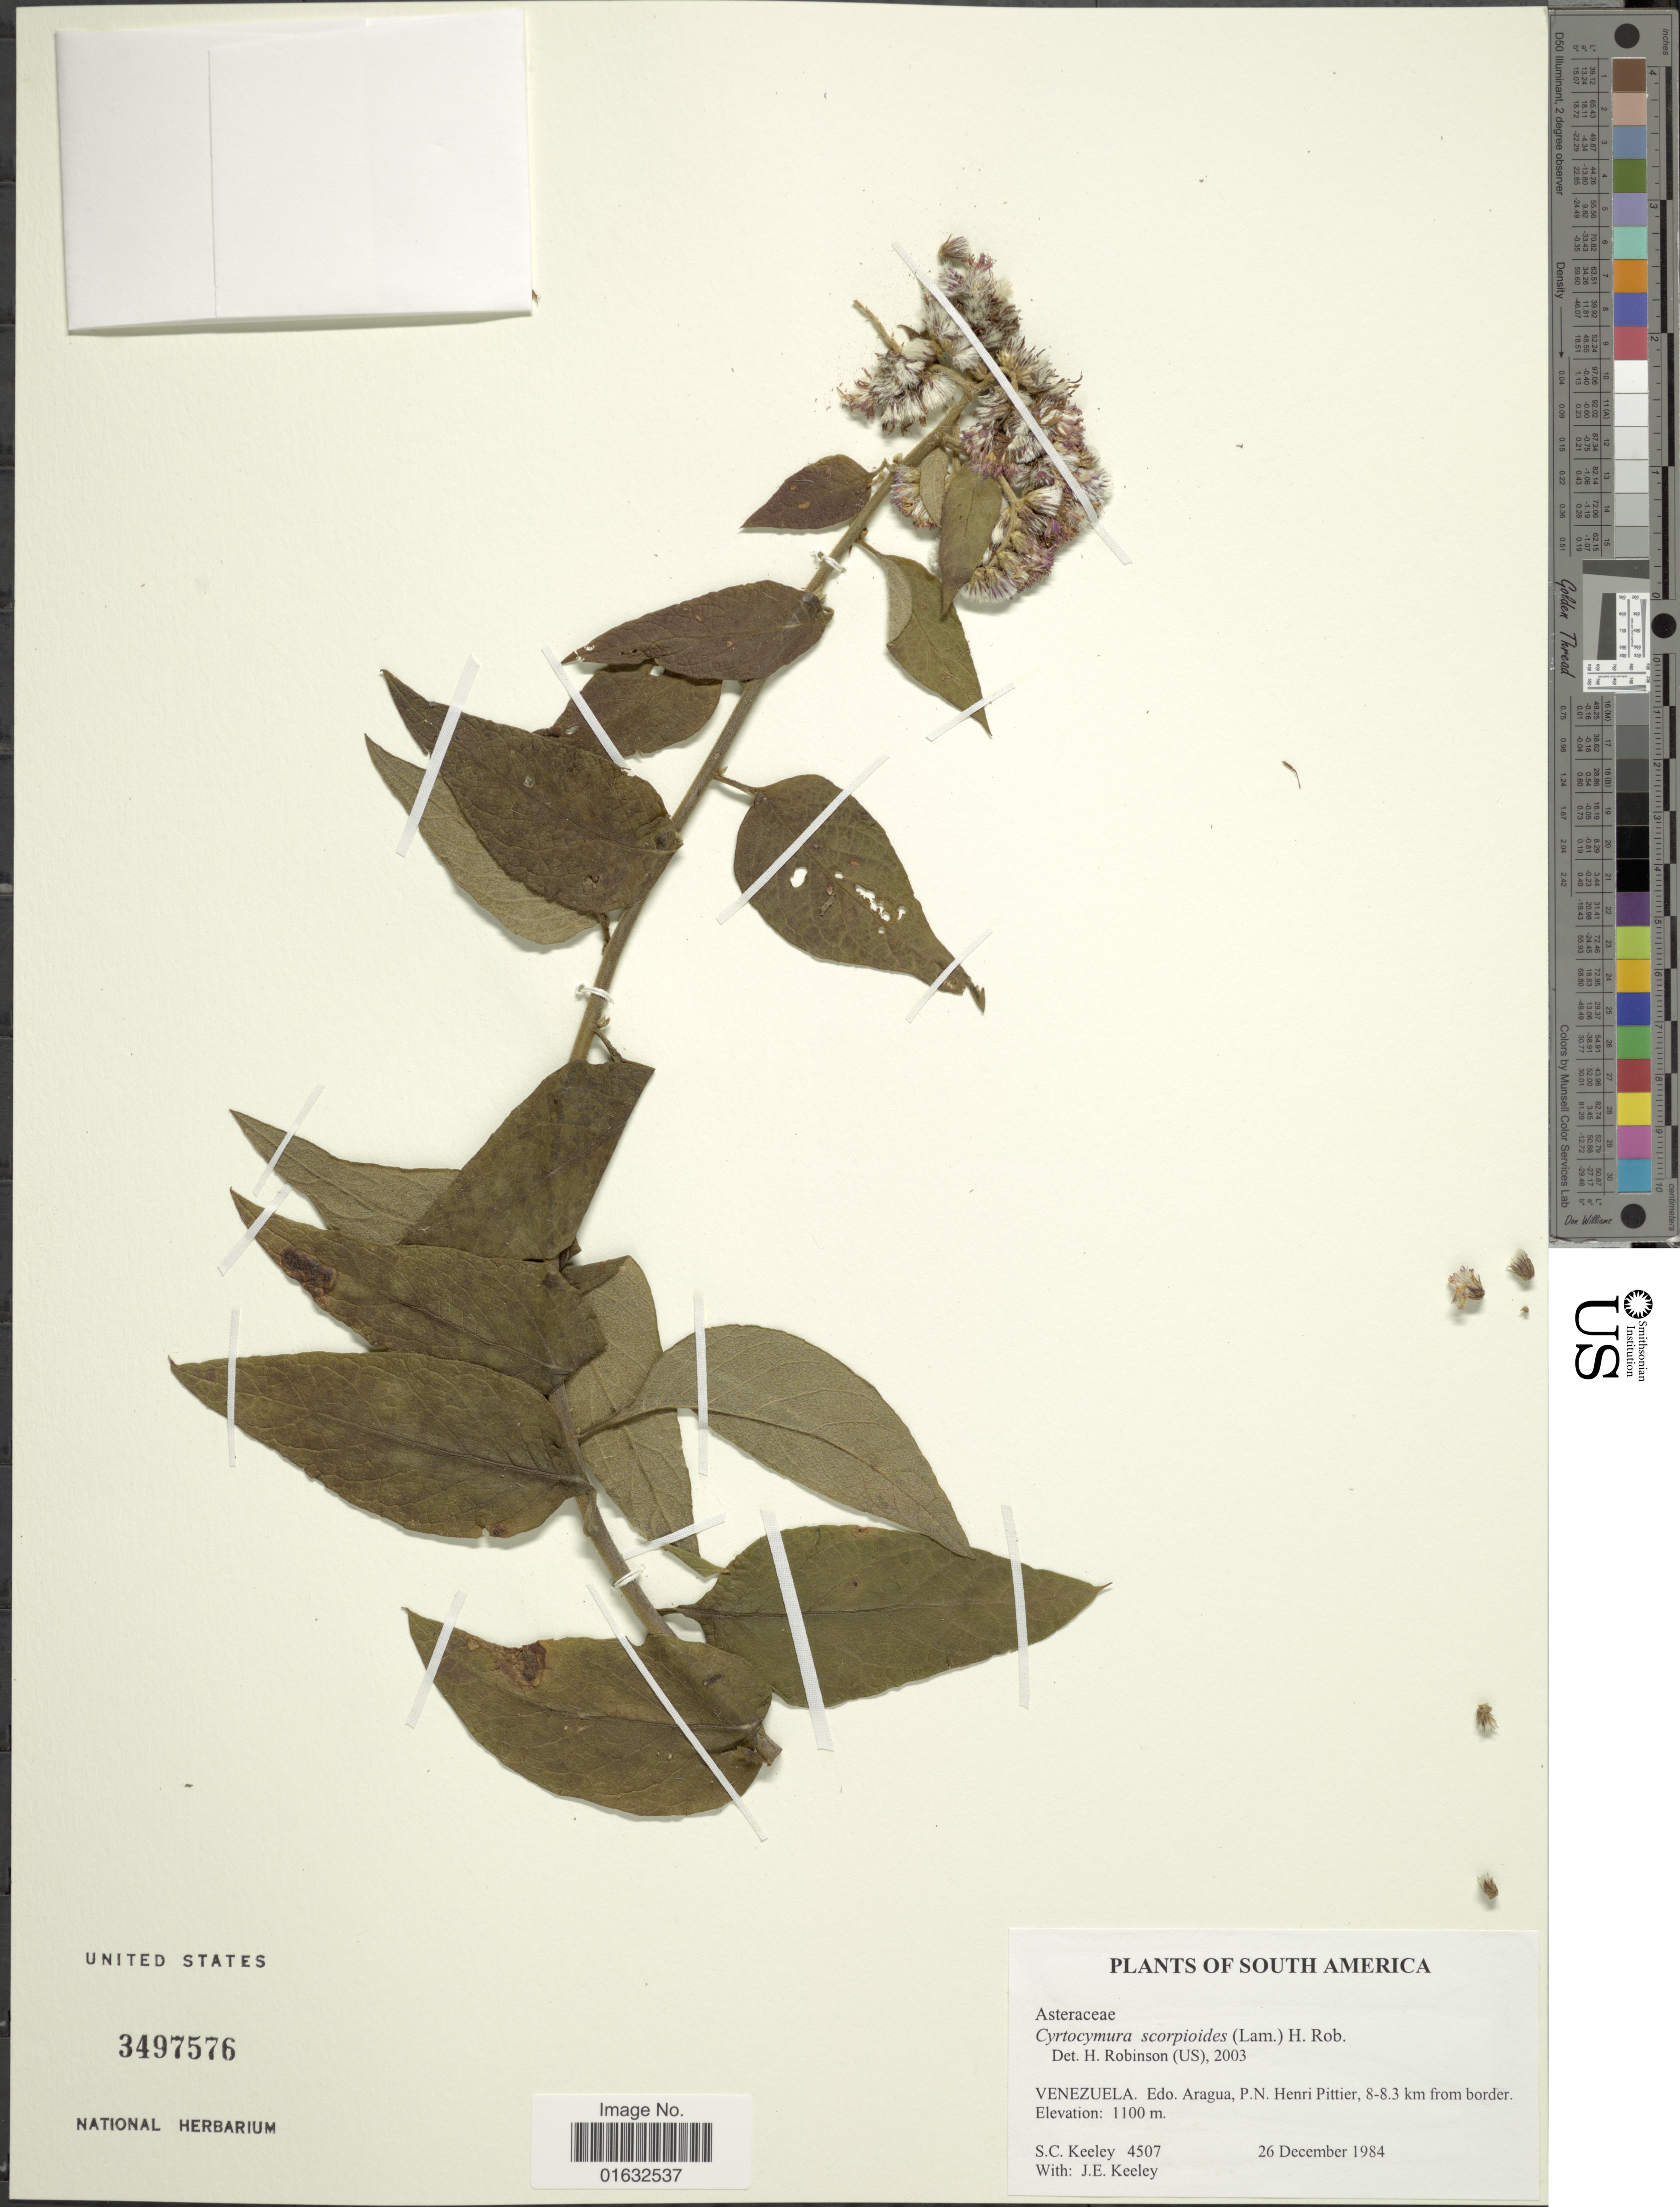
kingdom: Plantae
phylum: Tracheophyta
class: Magnoliopsida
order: Asterales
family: Asteraceae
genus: Cyrtocymura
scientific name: Cyrtocymura scorpioides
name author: (Lam.) H. Rob.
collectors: S. C. Keeley & J. E. Keeley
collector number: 4507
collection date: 1984-12-26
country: Venezuela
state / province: Aragua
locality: P.N. Henri Pittier, 8-8.3 km from border, South America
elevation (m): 1100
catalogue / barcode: US 3497576